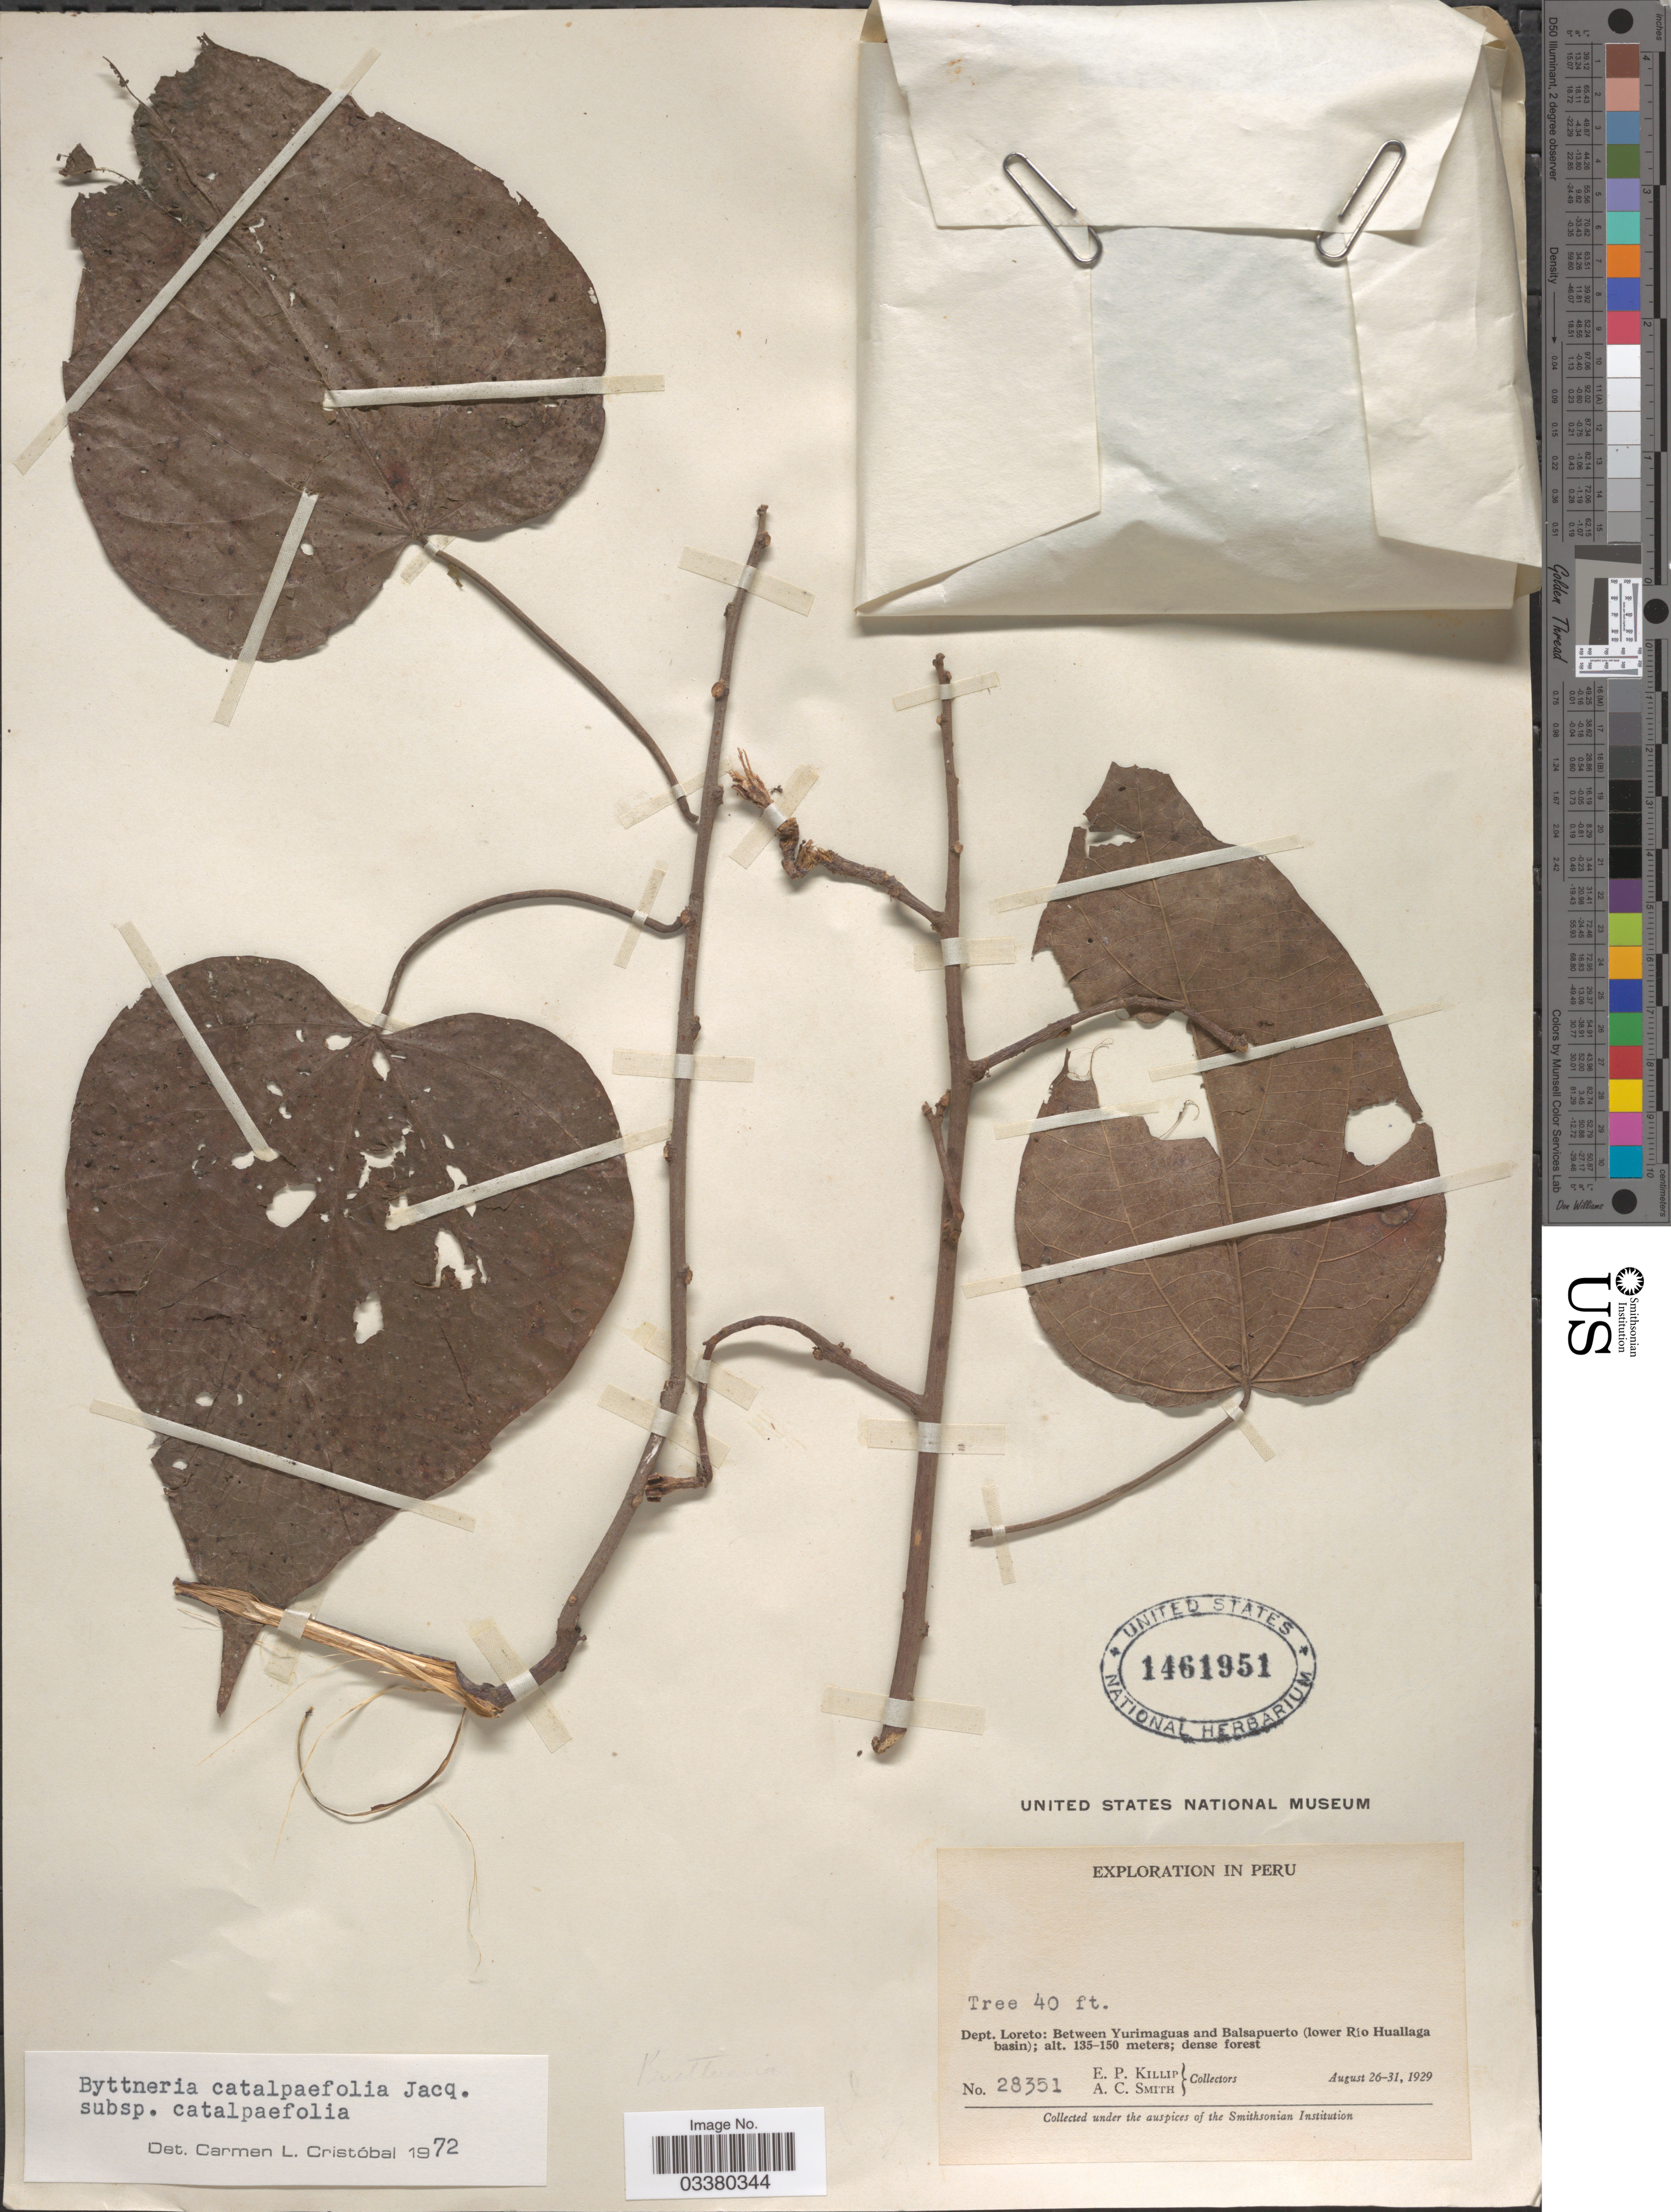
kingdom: Plantae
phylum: Tracheophyta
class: Magnoliopsida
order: Malvales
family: Malvaceae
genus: Byttneria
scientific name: Byttneria catalpifolia subsp. catalpifolia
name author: Jacq.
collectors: E. P. Killip & A. C. Smith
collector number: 28351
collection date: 1929-08-26/1929-08-31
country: Peru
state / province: Loreto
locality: Dept. Loreto: Between Yurimaguas and Balsapuerto (lower Río Huallaga basin).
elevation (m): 135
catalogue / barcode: US 1461951